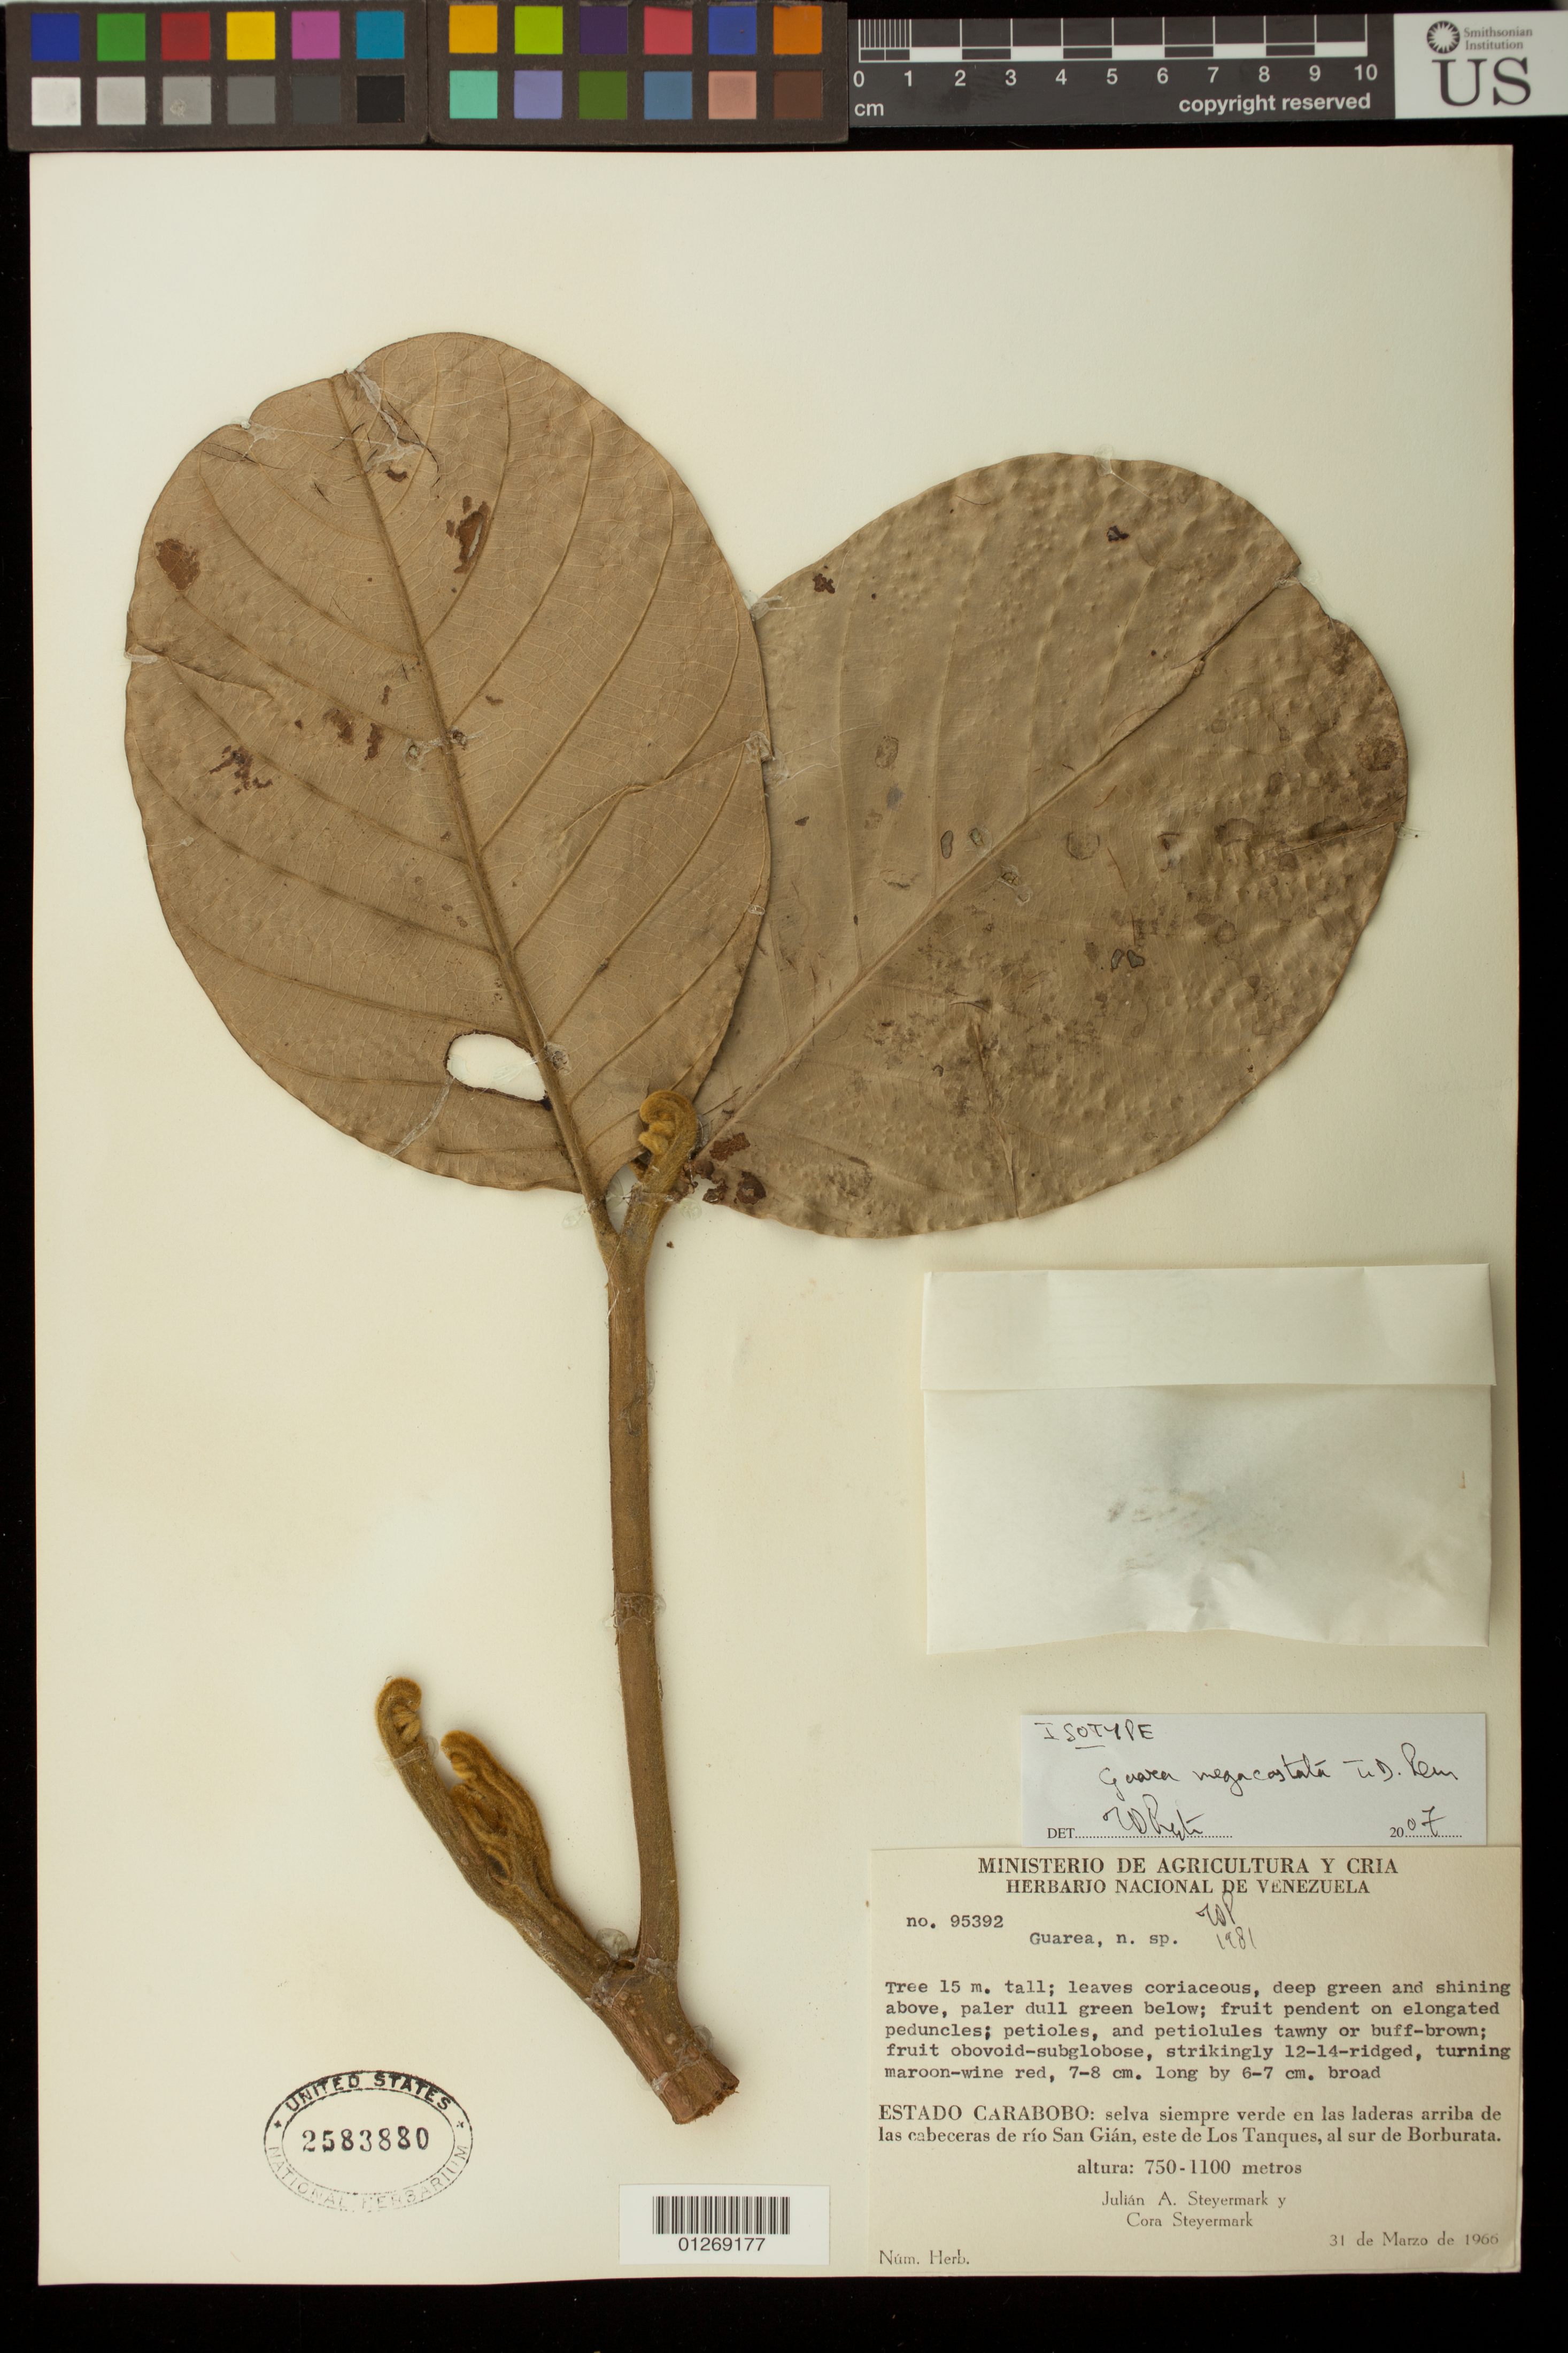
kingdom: Plantae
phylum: Tracheophyta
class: Magnoliopsida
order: Sapindales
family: Meliaceae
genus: Guarea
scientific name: Guarea megacostata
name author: T.D. Penn.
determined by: Pennington, T. D., (K)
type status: Isotype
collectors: J. Steyermark & C. Steyermark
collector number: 95392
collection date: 1966-03-31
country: Venezuela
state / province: Carabobo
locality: Estado Carabobo: selva siempre verde en las laderas arriba de las cabeceras de rio San Gian, este de Los Tanques, al sur de Borburata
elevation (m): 750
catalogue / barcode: US 2583880